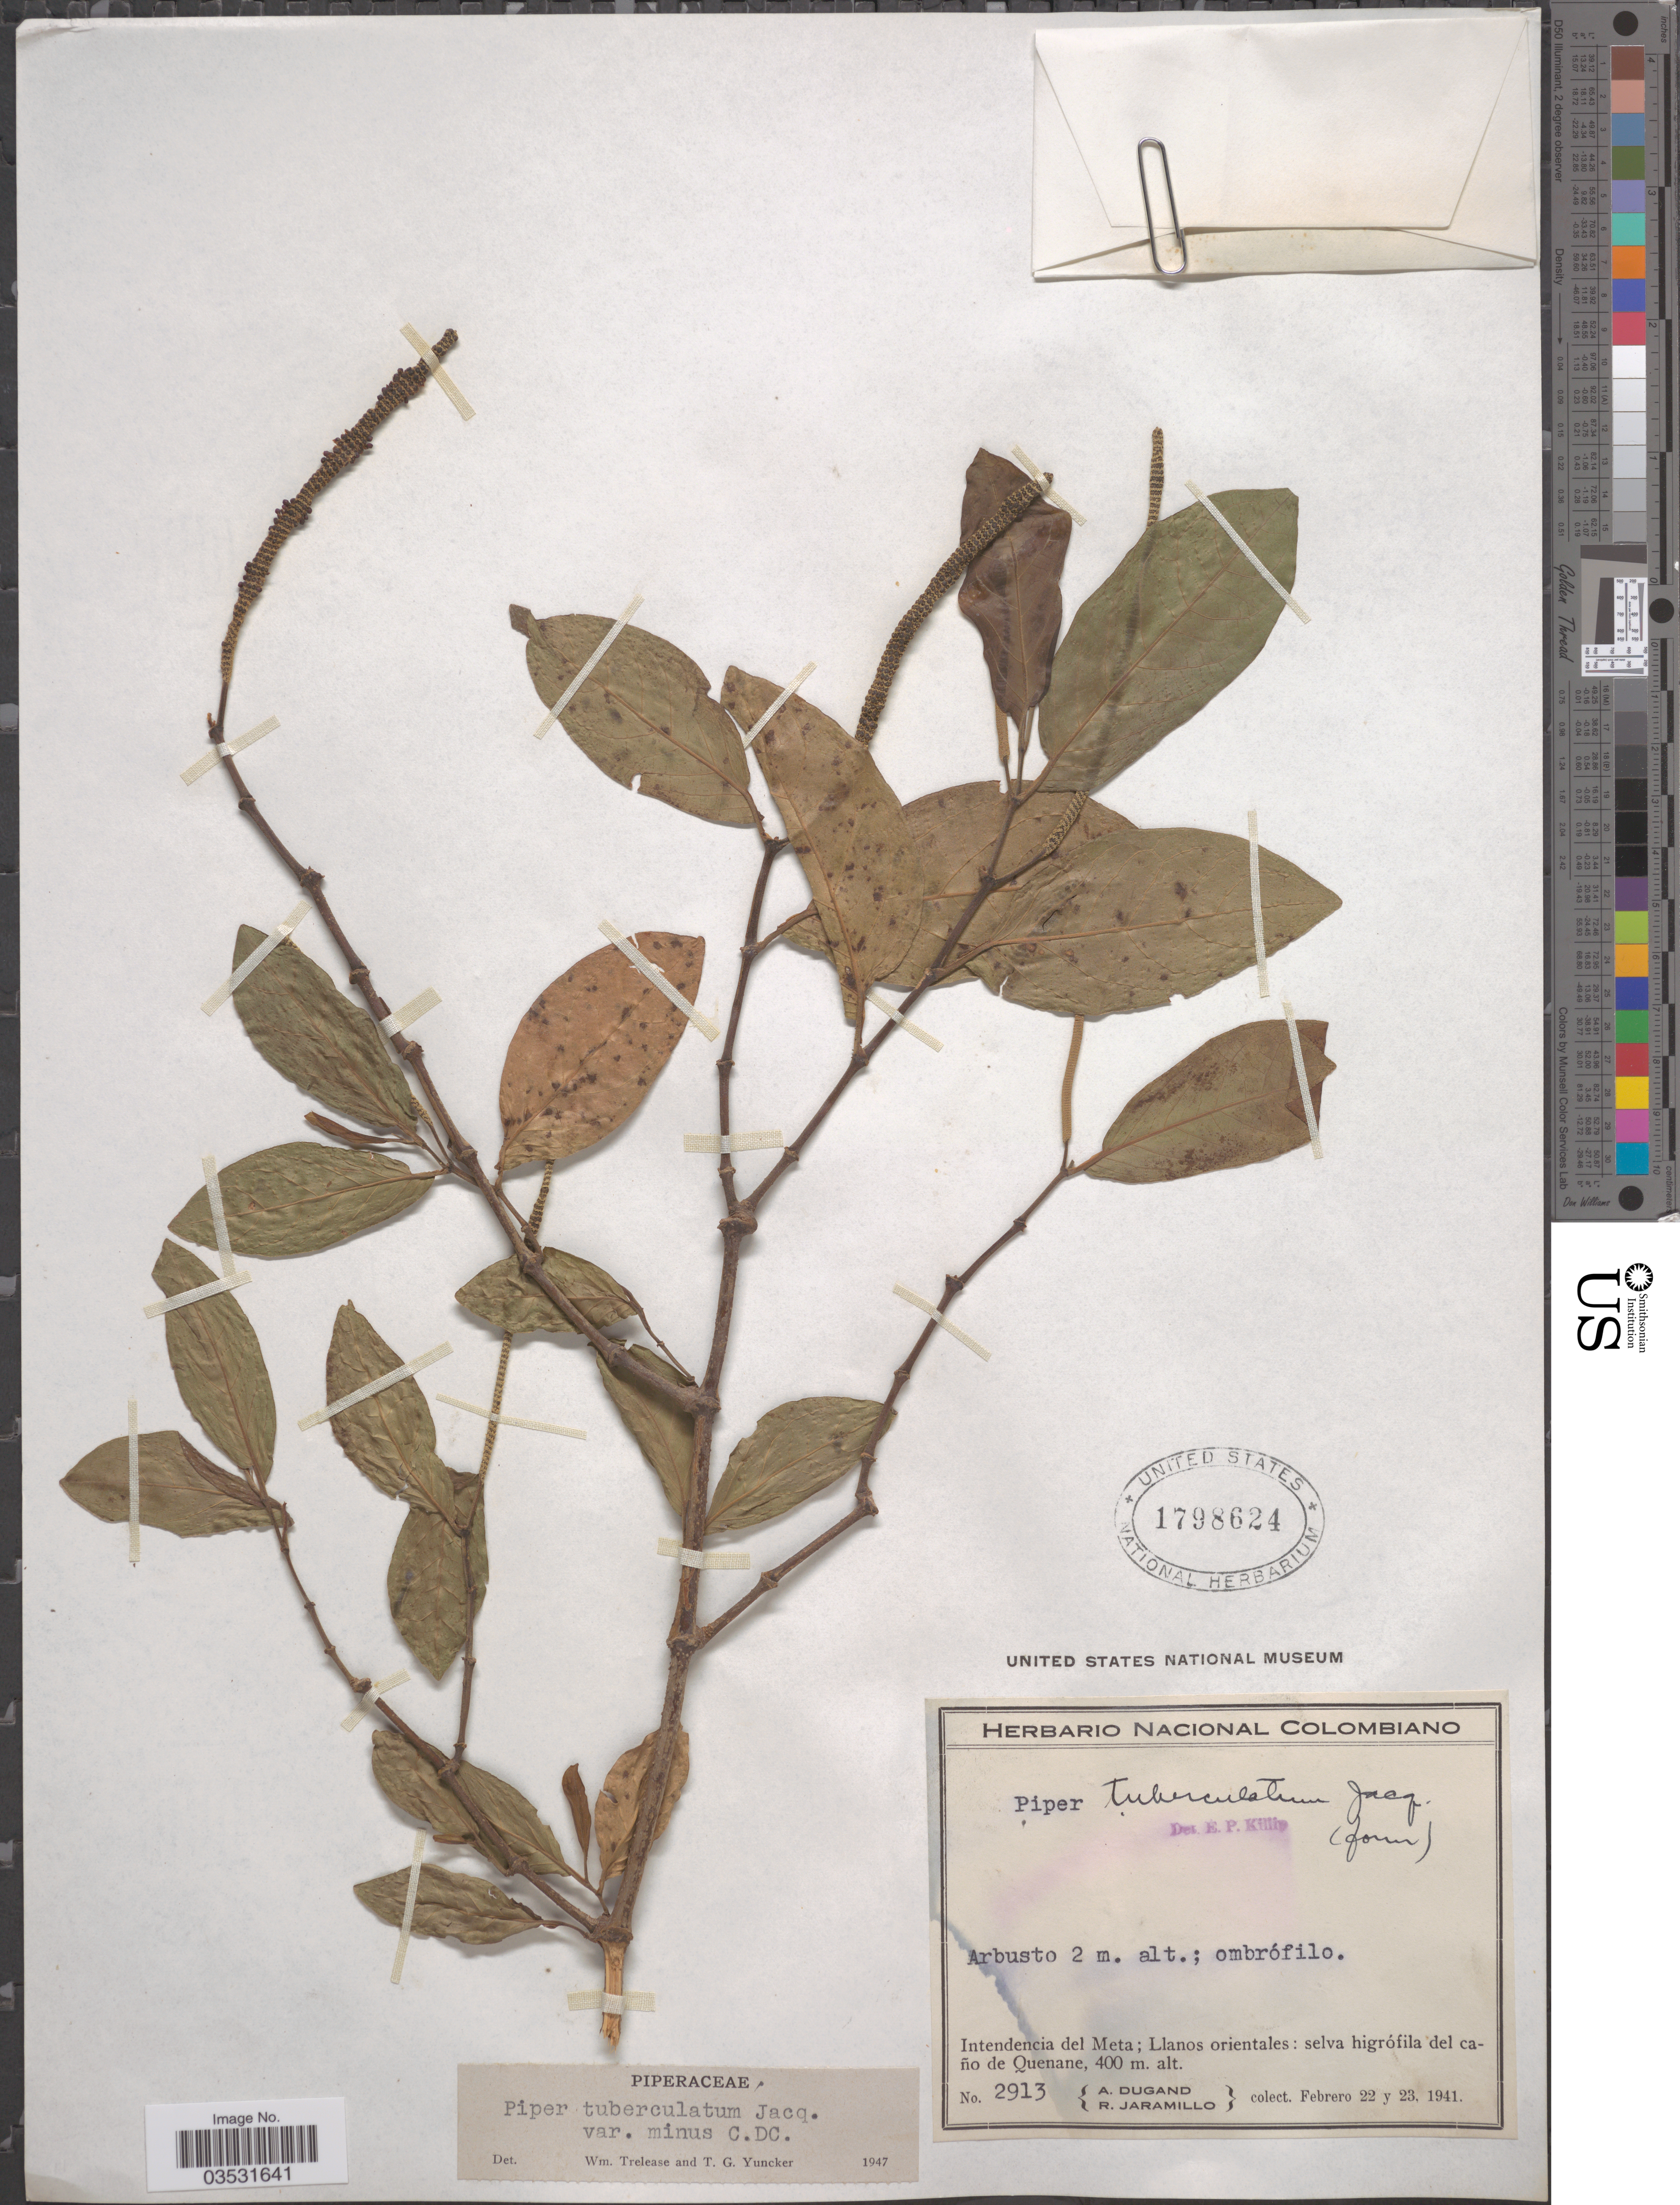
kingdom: Plantae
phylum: Tracheophyta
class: Magnoliopsida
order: Piperales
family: Piperaceae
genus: Piper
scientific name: Piper tuberculatum var. minus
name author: C. DC.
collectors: A. Dugand & R. Jaramillo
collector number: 2913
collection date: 1941-02-22/1941-02-23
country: Colombia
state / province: Meta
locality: Intendencia del Meta; Llanos orientales: selva higrófila del caño de Quenane.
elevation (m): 400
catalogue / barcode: US 1798624